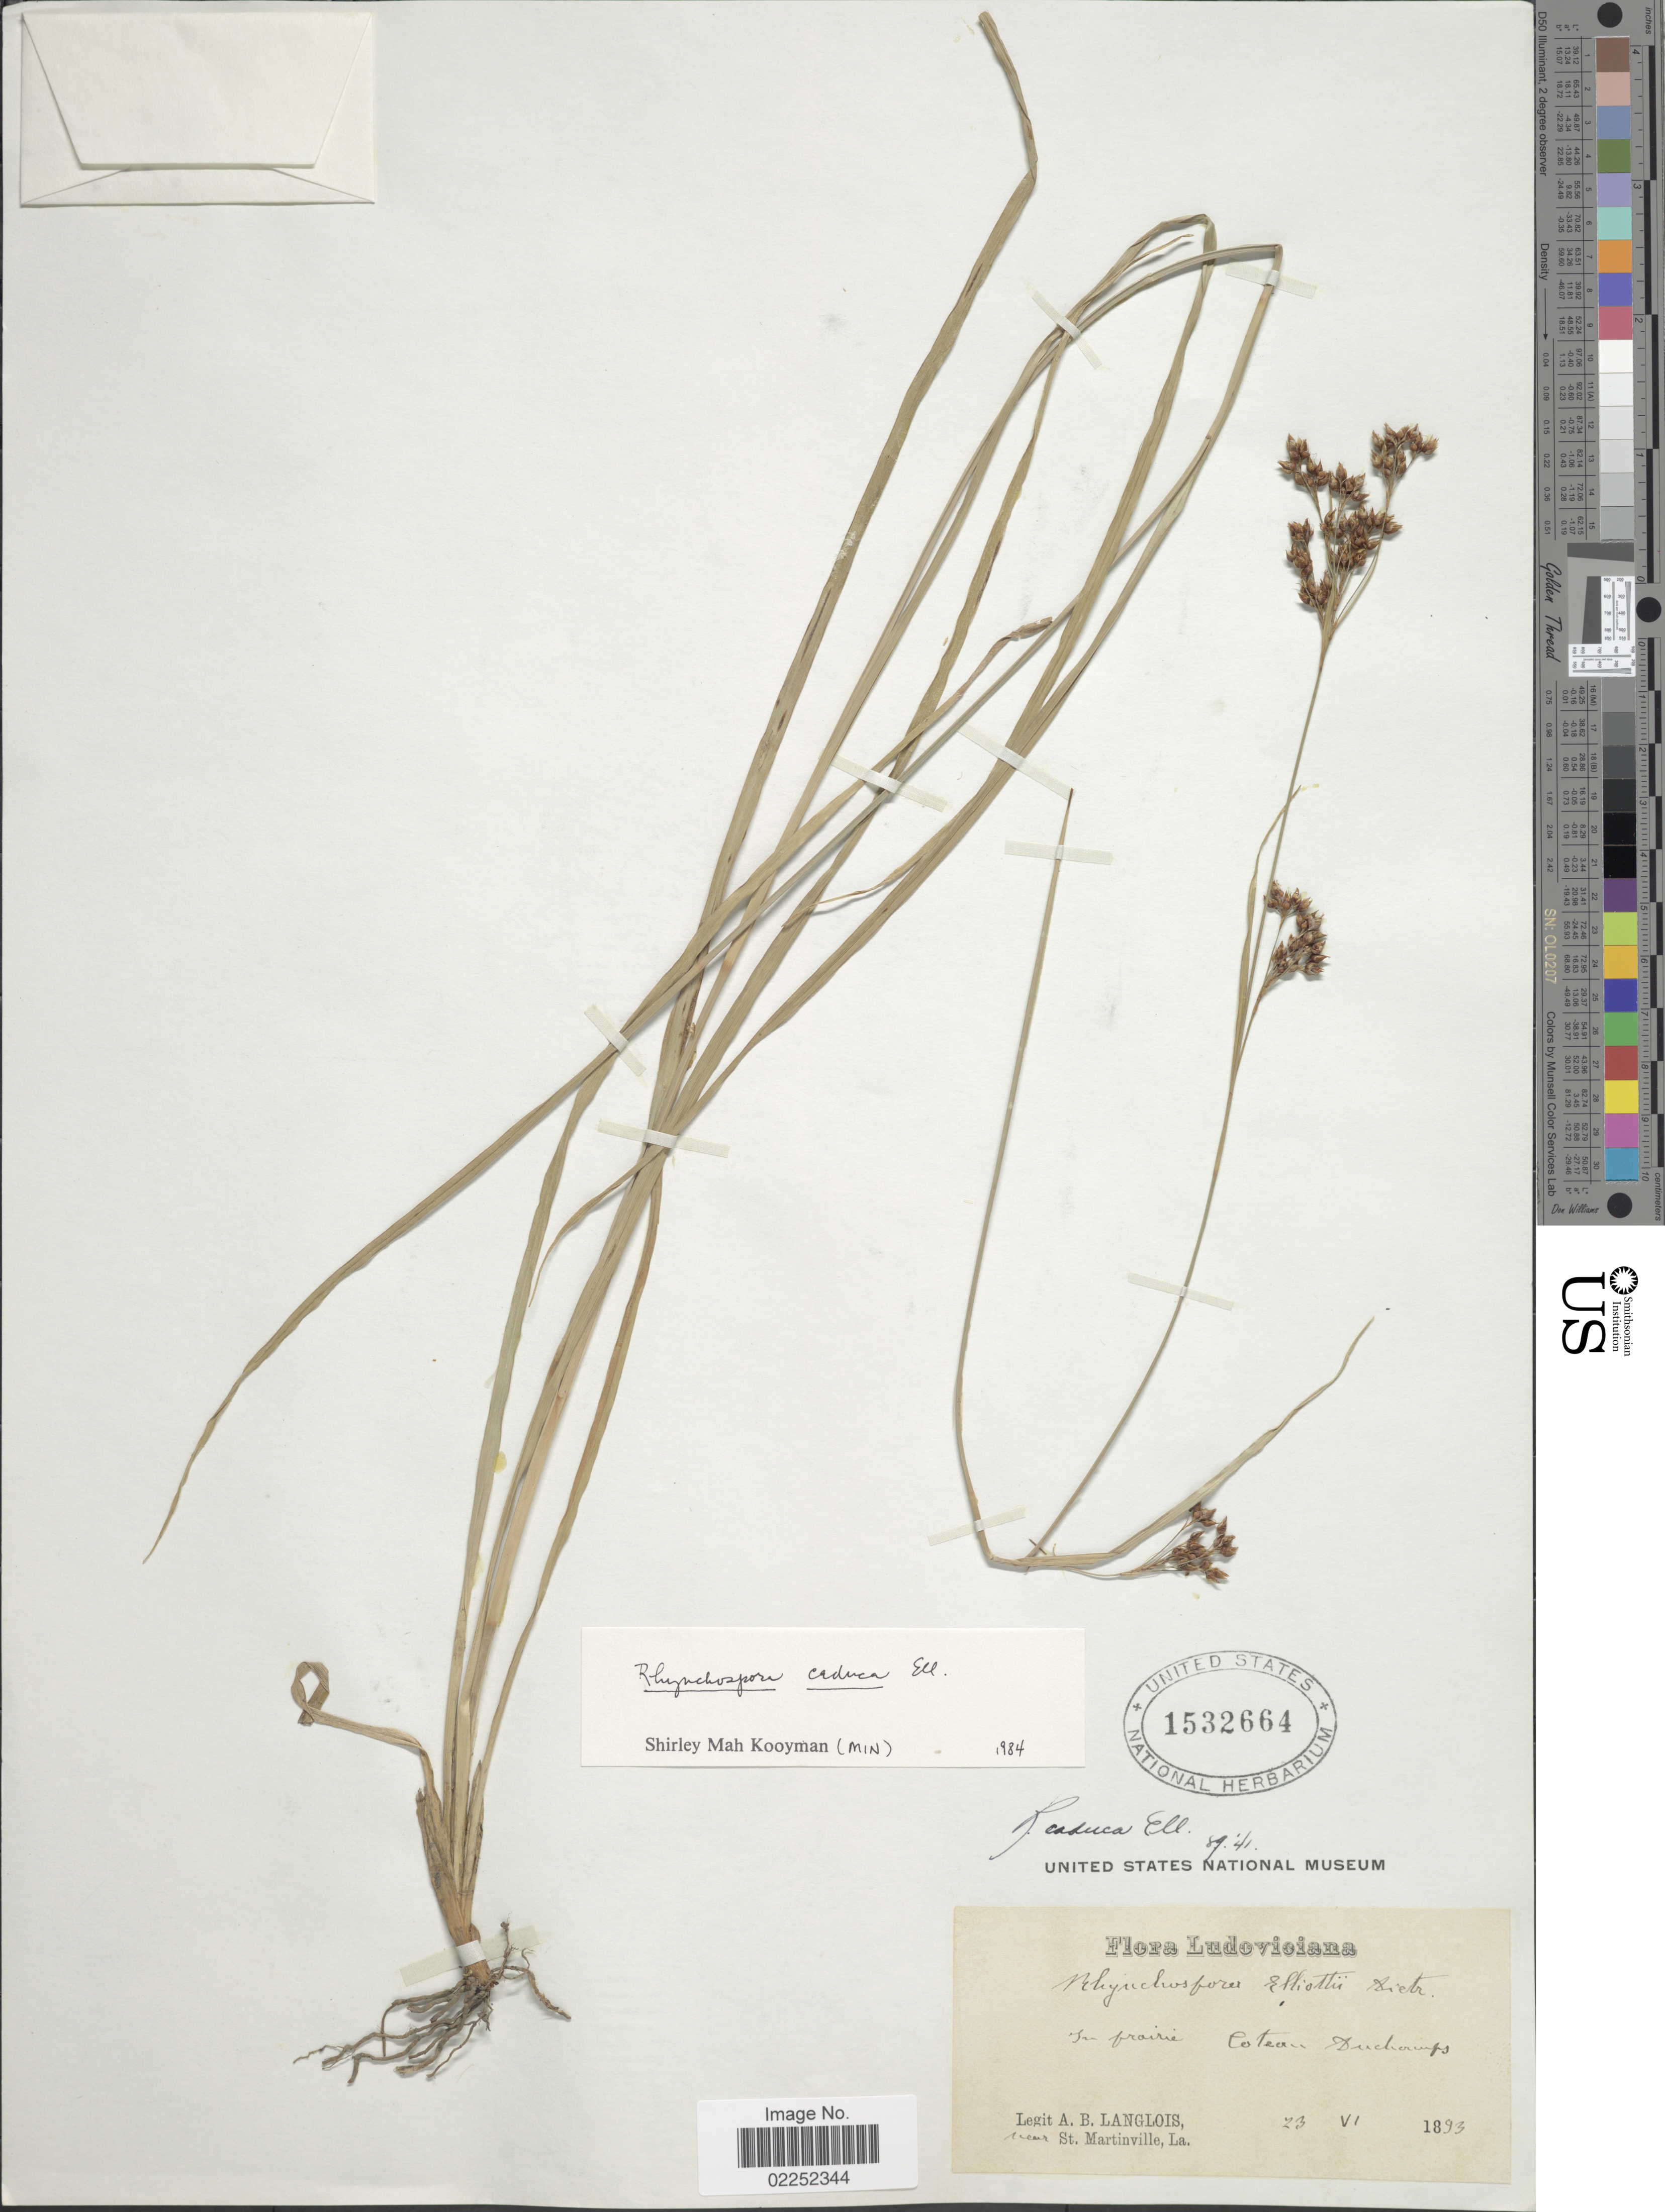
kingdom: Plantae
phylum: Tracheophyta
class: Liliopsida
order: Poales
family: Cyperaceae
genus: Rhynchospora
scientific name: Rhynchospora caduca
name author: Elliott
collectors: A. Langlois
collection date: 1893-06-23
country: United States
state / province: Louisiana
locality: In prairie Coteau Duchamps, near St Martinville.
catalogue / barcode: US 1532664